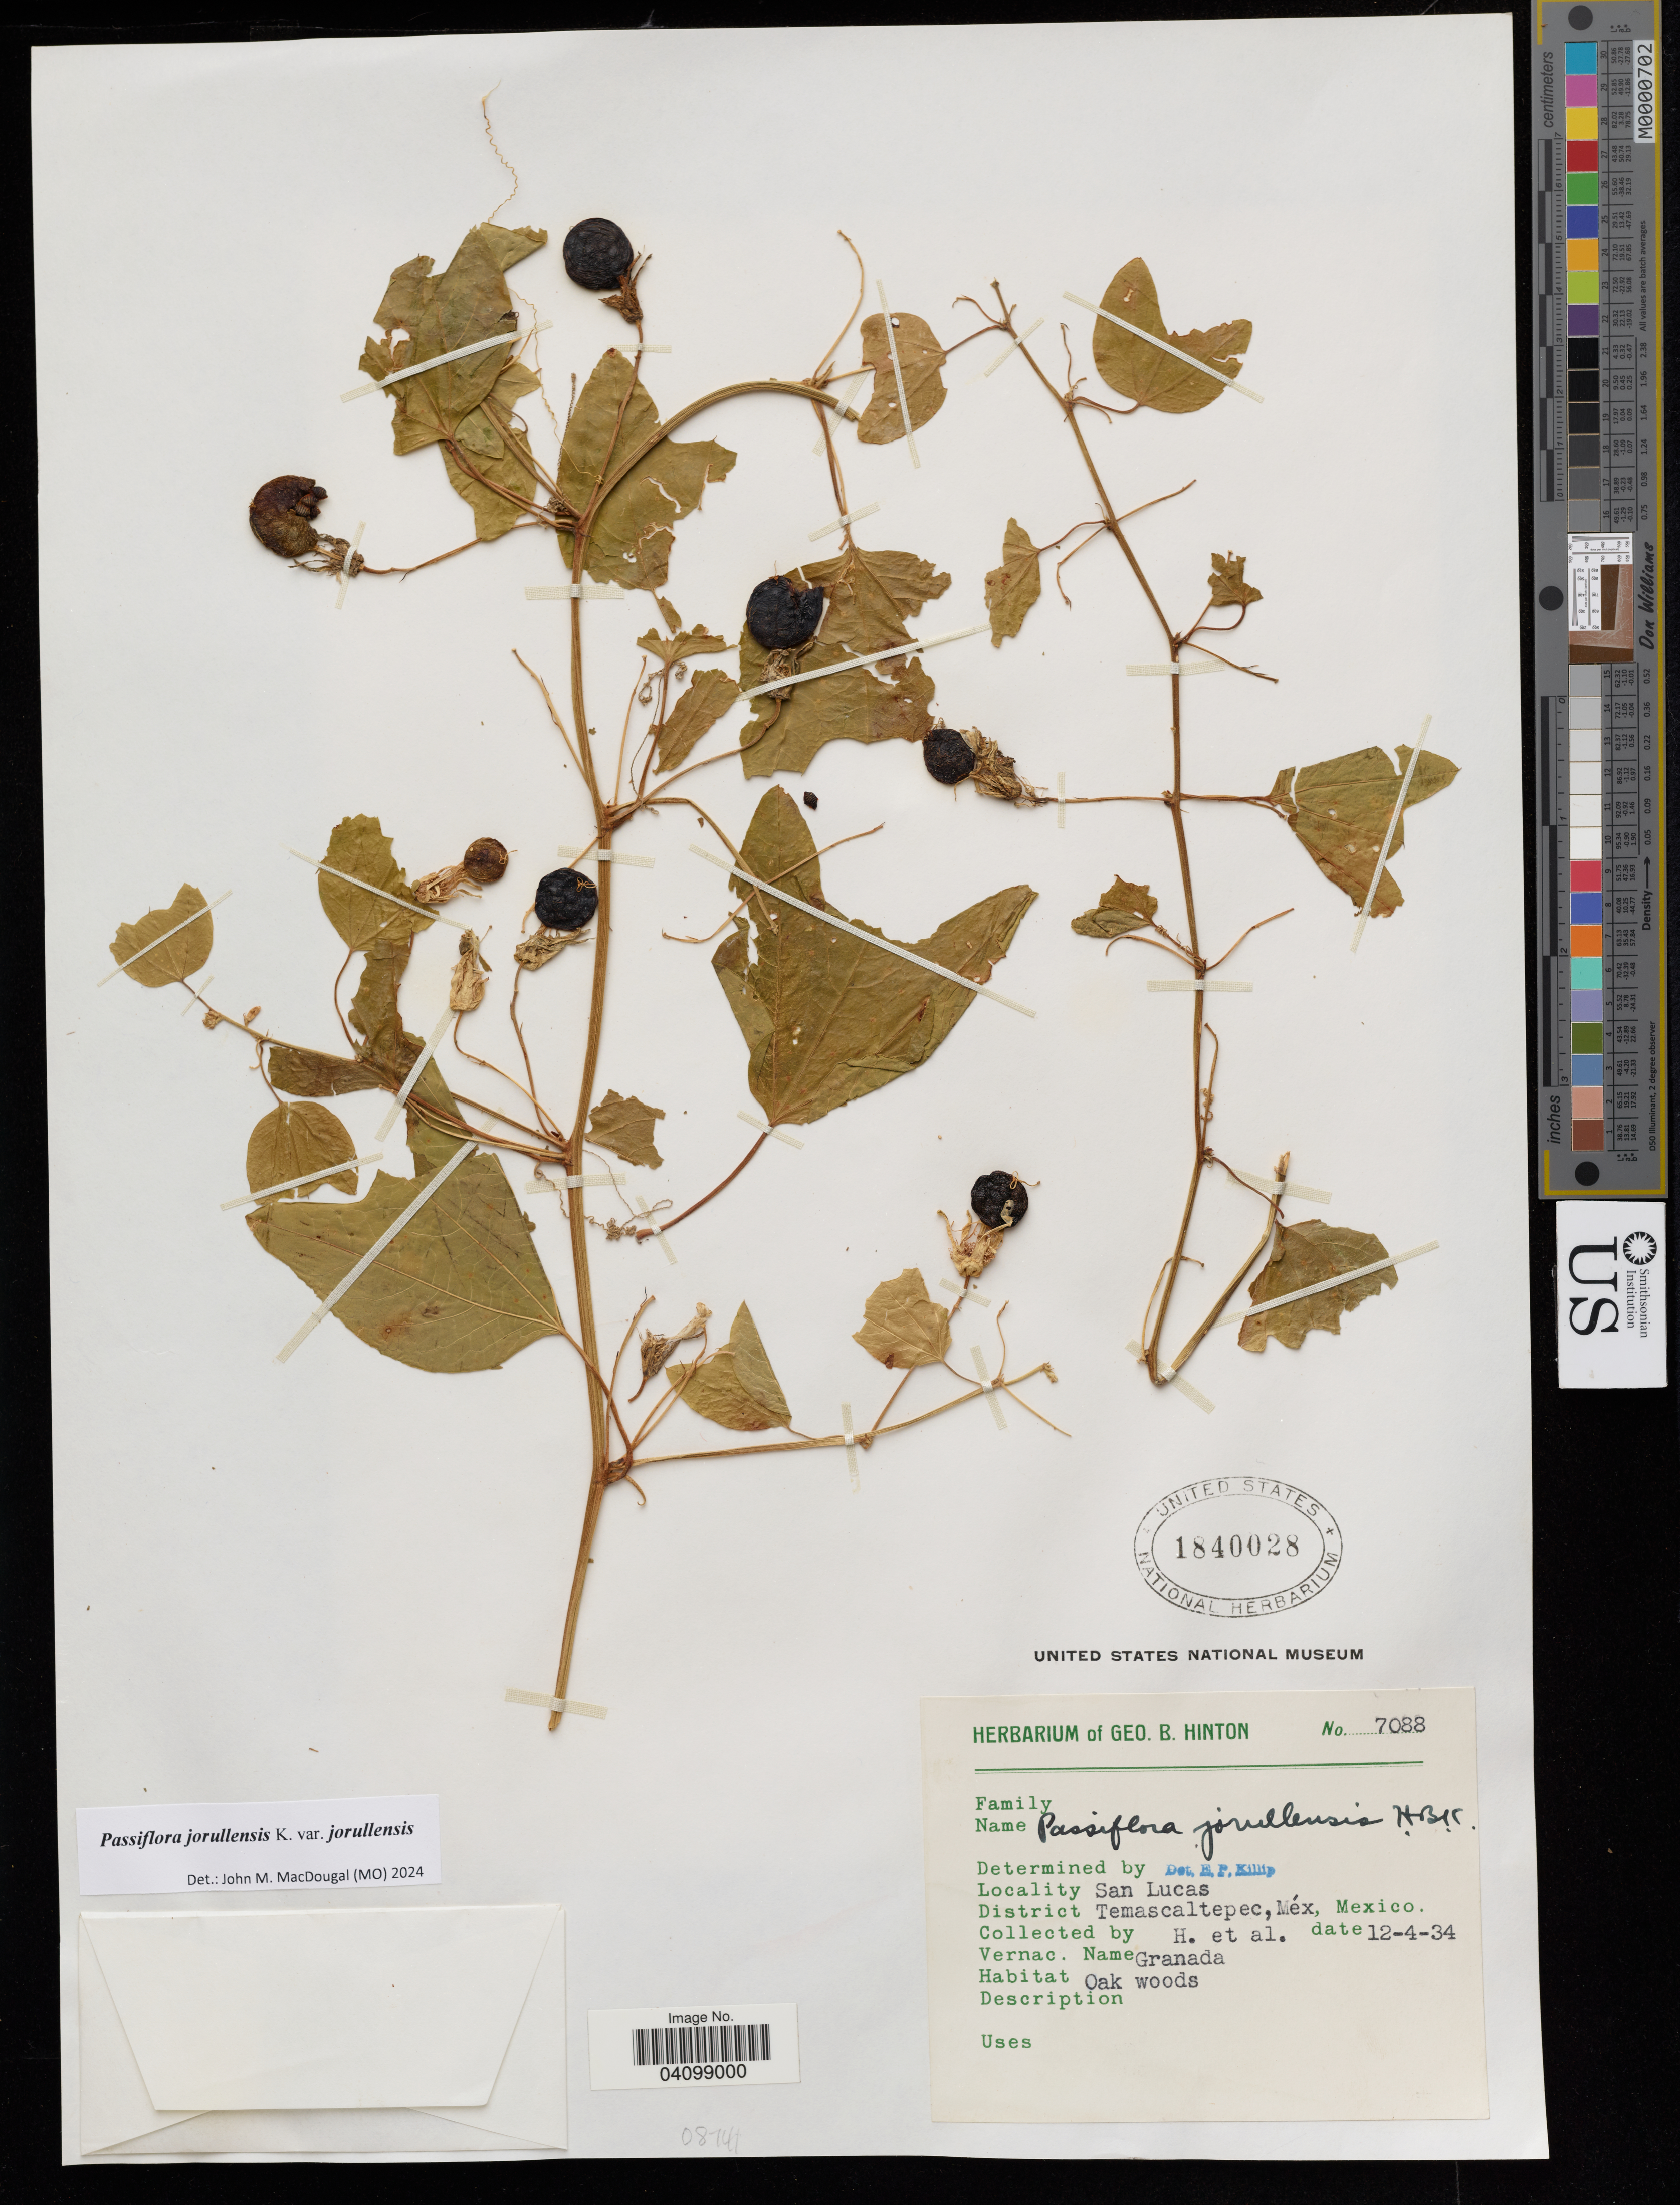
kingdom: Plantae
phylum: Tracheophyta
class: Magnoliopsida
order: Malpighiales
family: Passifloraceae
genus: Passiflora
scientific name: Passiflora jorullensis var. jorullensis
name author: Kunth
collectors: G. B. Hinton & et al.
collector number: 7088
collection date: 1934-04-12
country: Mexico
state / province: México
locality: San Lucas. Temascaltepec.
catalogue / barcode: US 1840028